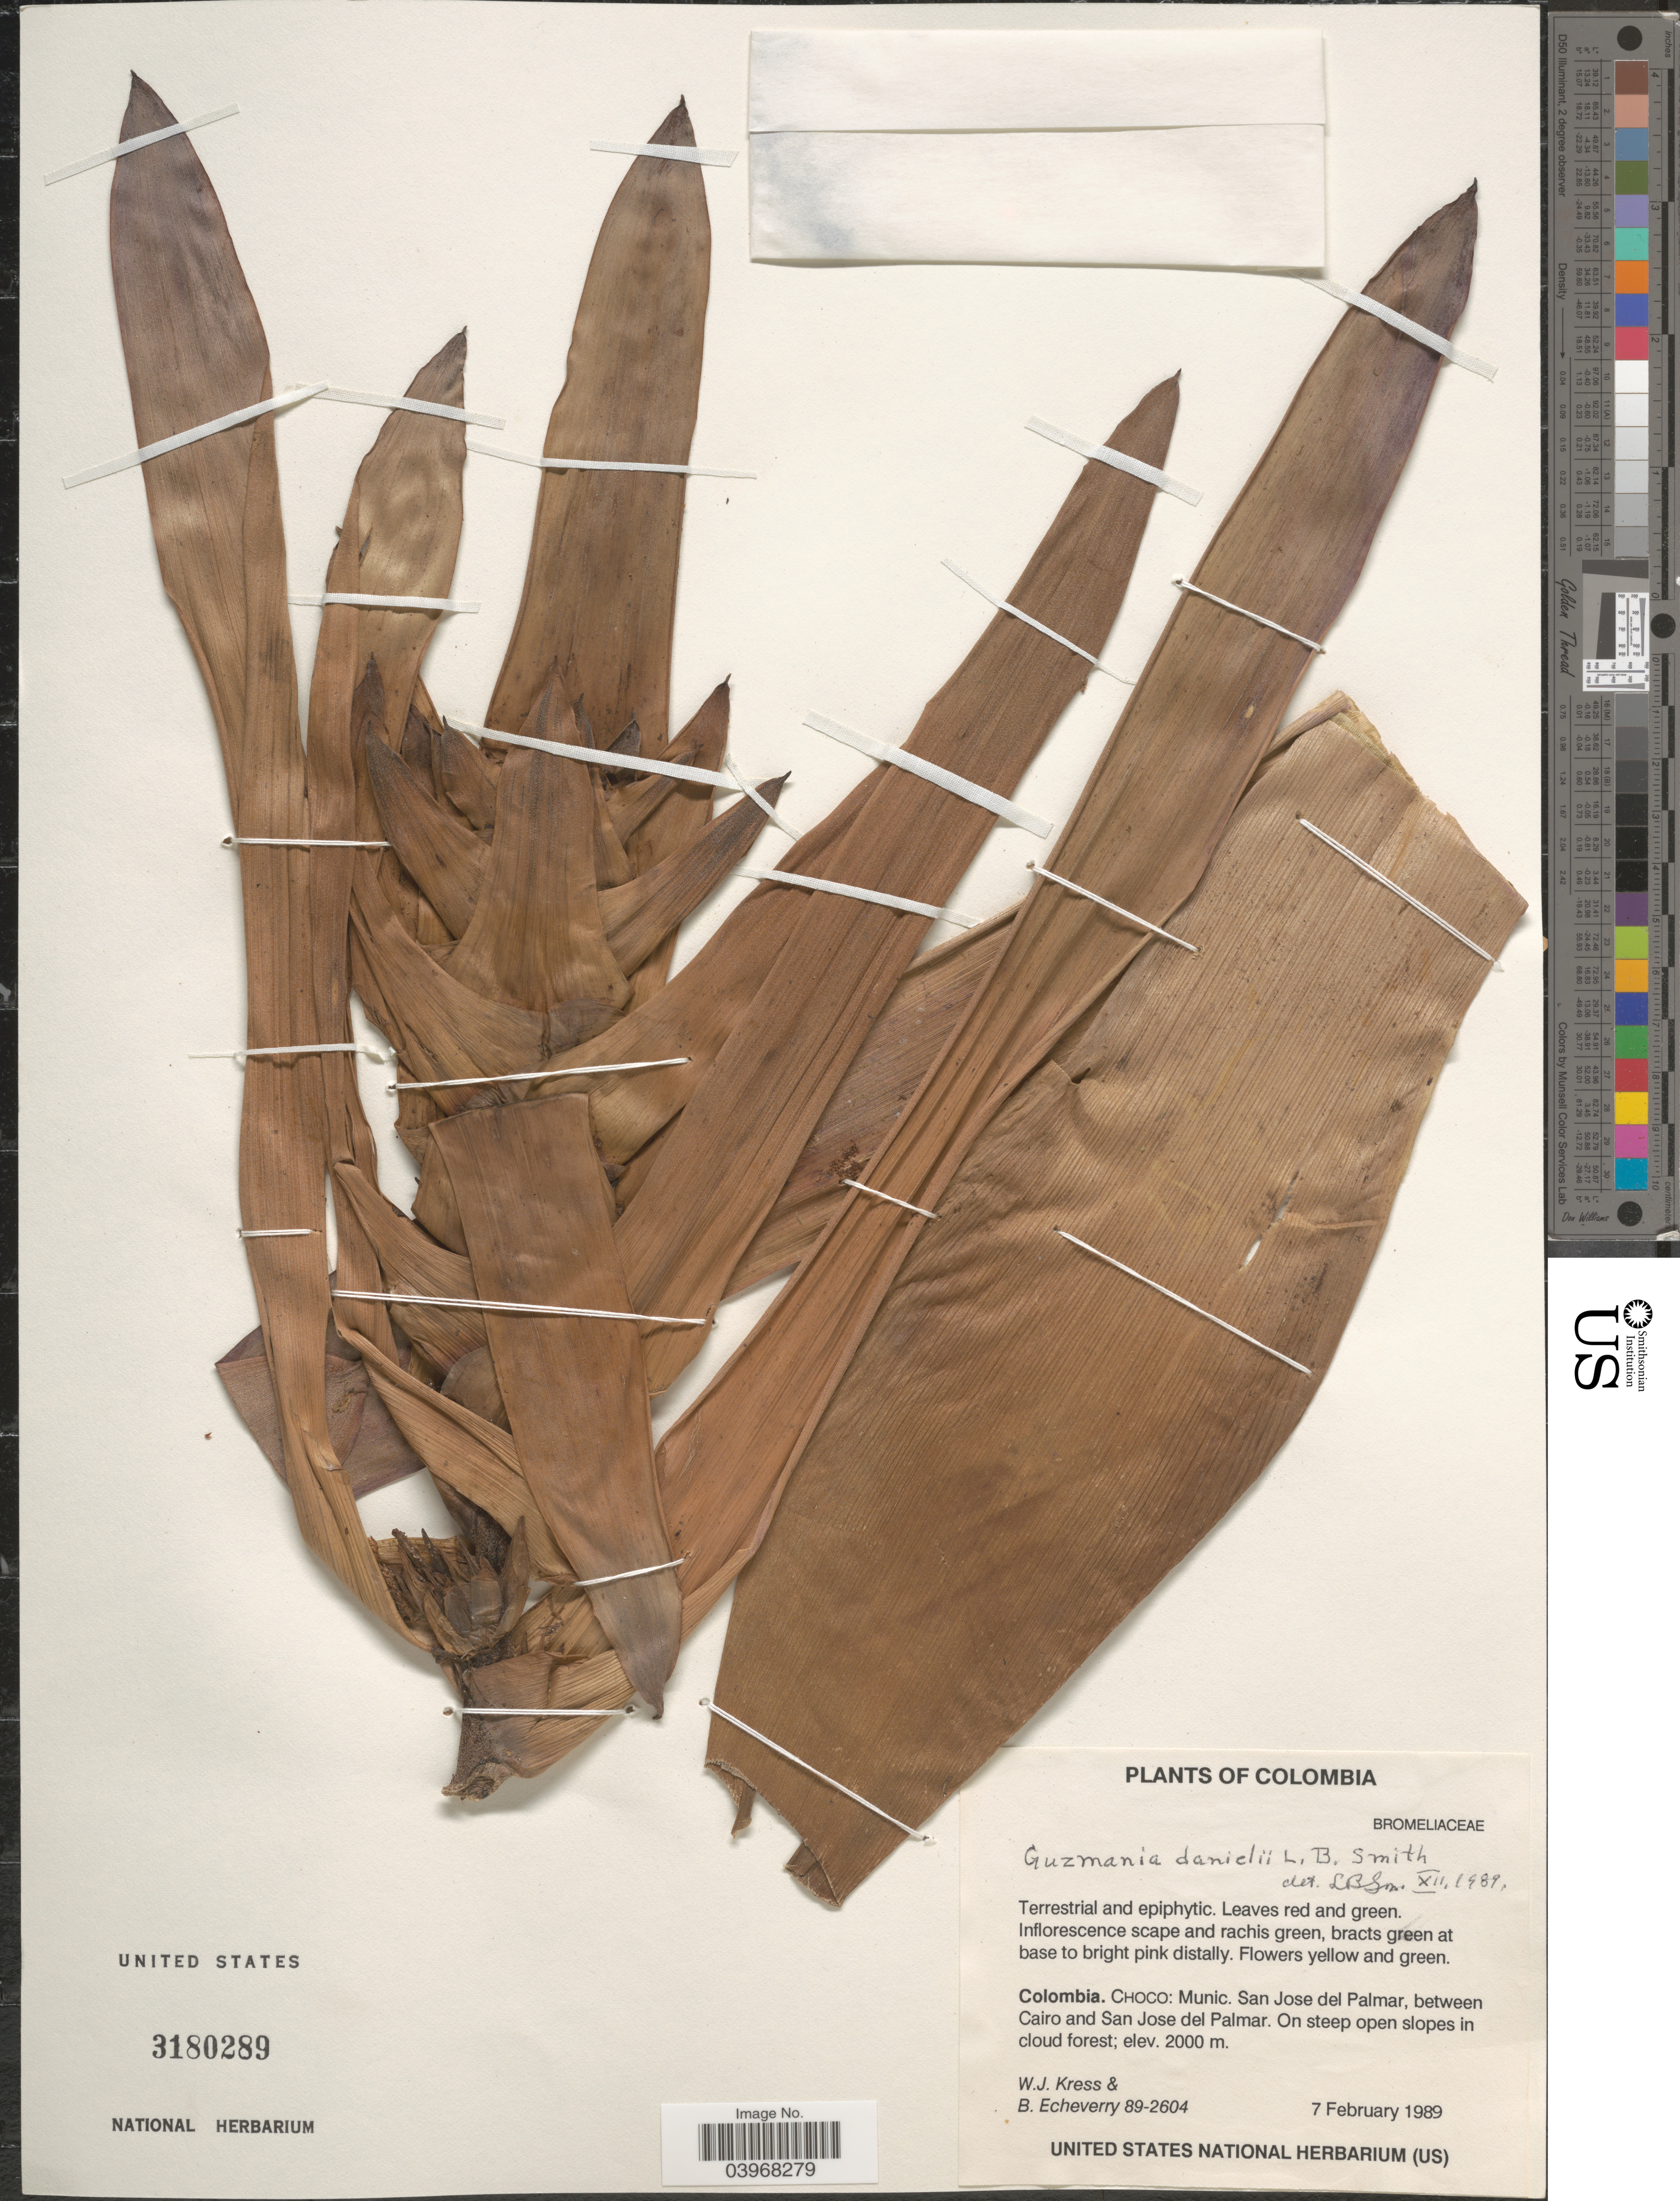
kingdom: Plantae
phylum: Tracheophyta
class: Liliopsida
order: Poales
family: Bromeliaceae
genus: Guzmania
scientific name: Guzmania danielii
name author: L.B. Sm.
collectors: W. J. Kress & B. Echeverry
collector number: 89-2604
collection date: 1989-02-07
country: Colombia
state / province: Chocó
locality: Munic. San Jose del Palmar, between Cairo and San Jose del Palmar.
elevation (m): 2000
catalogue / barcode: US 3180289